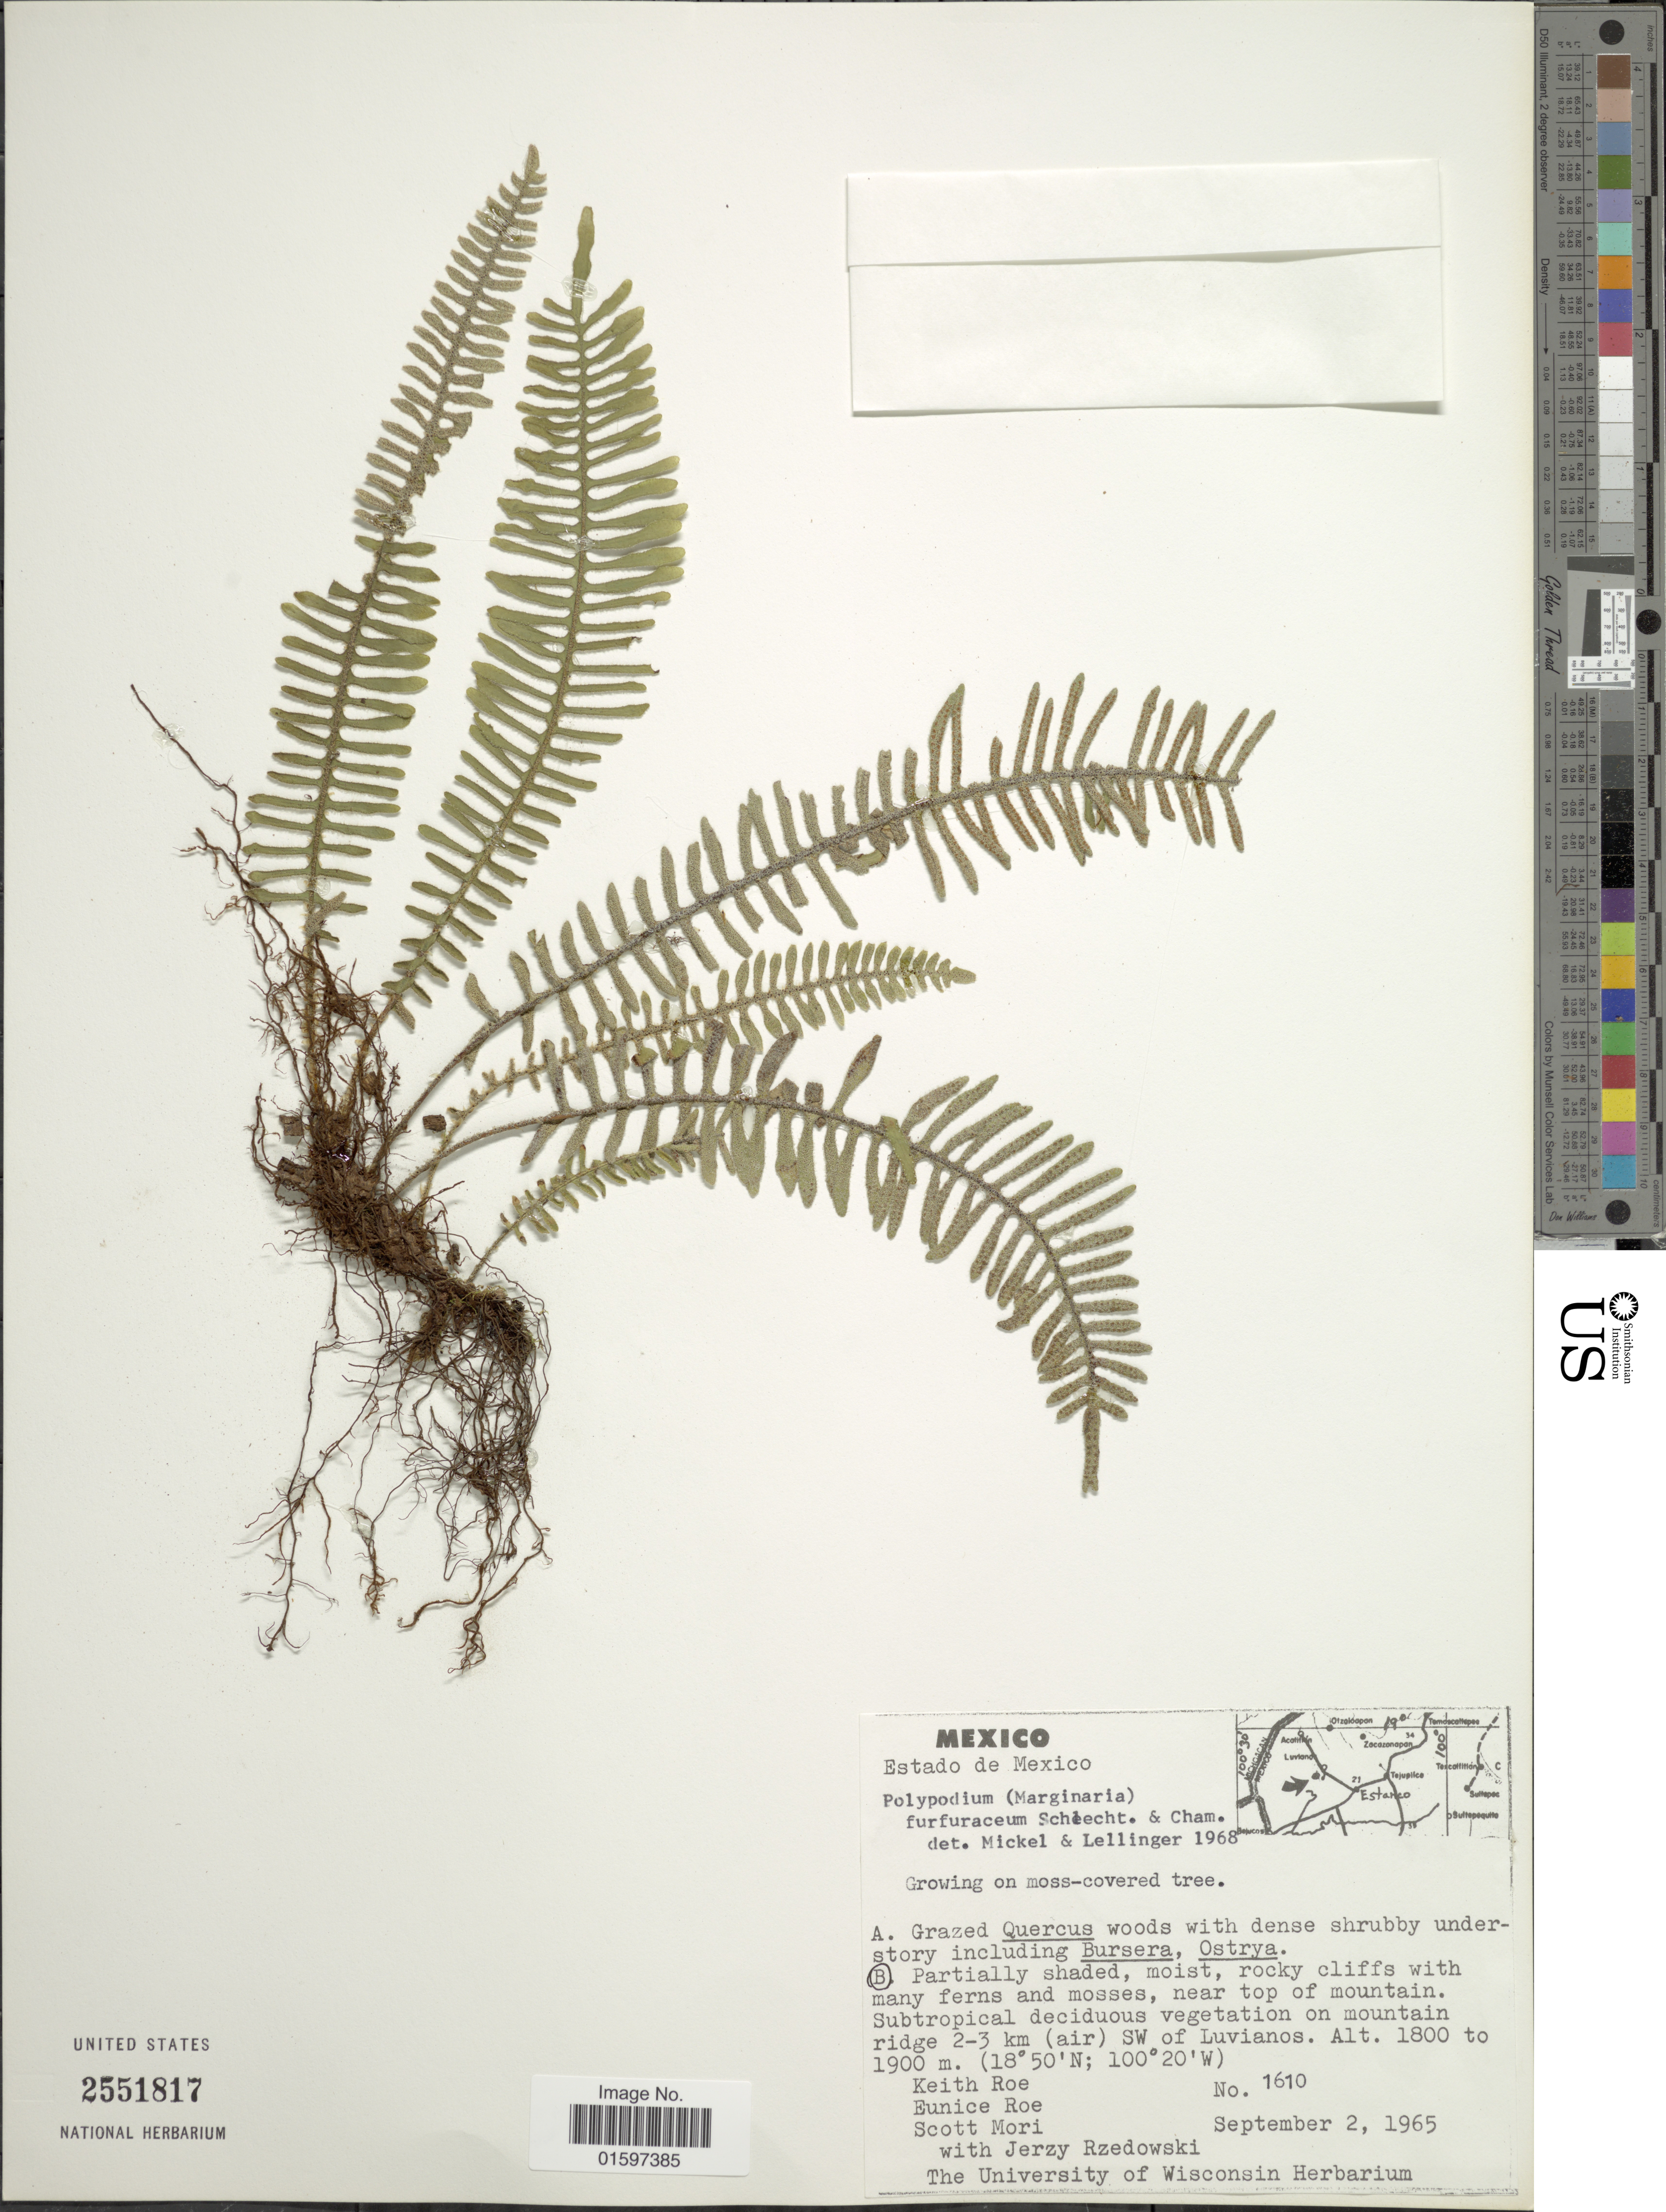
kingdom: Plantae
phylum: Tracheophyta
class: Polypodiopsida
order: Polypodiales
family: Polypodiaceae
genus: Pleopeltis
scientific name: Pleopeltis furfuracea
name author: (Schltdl. & Cham.) A.R. Sm. & Tejero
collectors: K. E. Roe, E. Roe, S. Mori & J. Rzedowski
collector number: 1610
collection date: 1965-09-02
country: Mexico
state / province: México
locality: Estado de Mexico, partially shaded, moist rocky cliffs with many ferns and mosses, near top of mountain, subtropical deciduous vegetation on mountain ridge 2-3 km (air) SW of Luvianos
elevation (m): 1800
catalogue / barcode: US 2551817